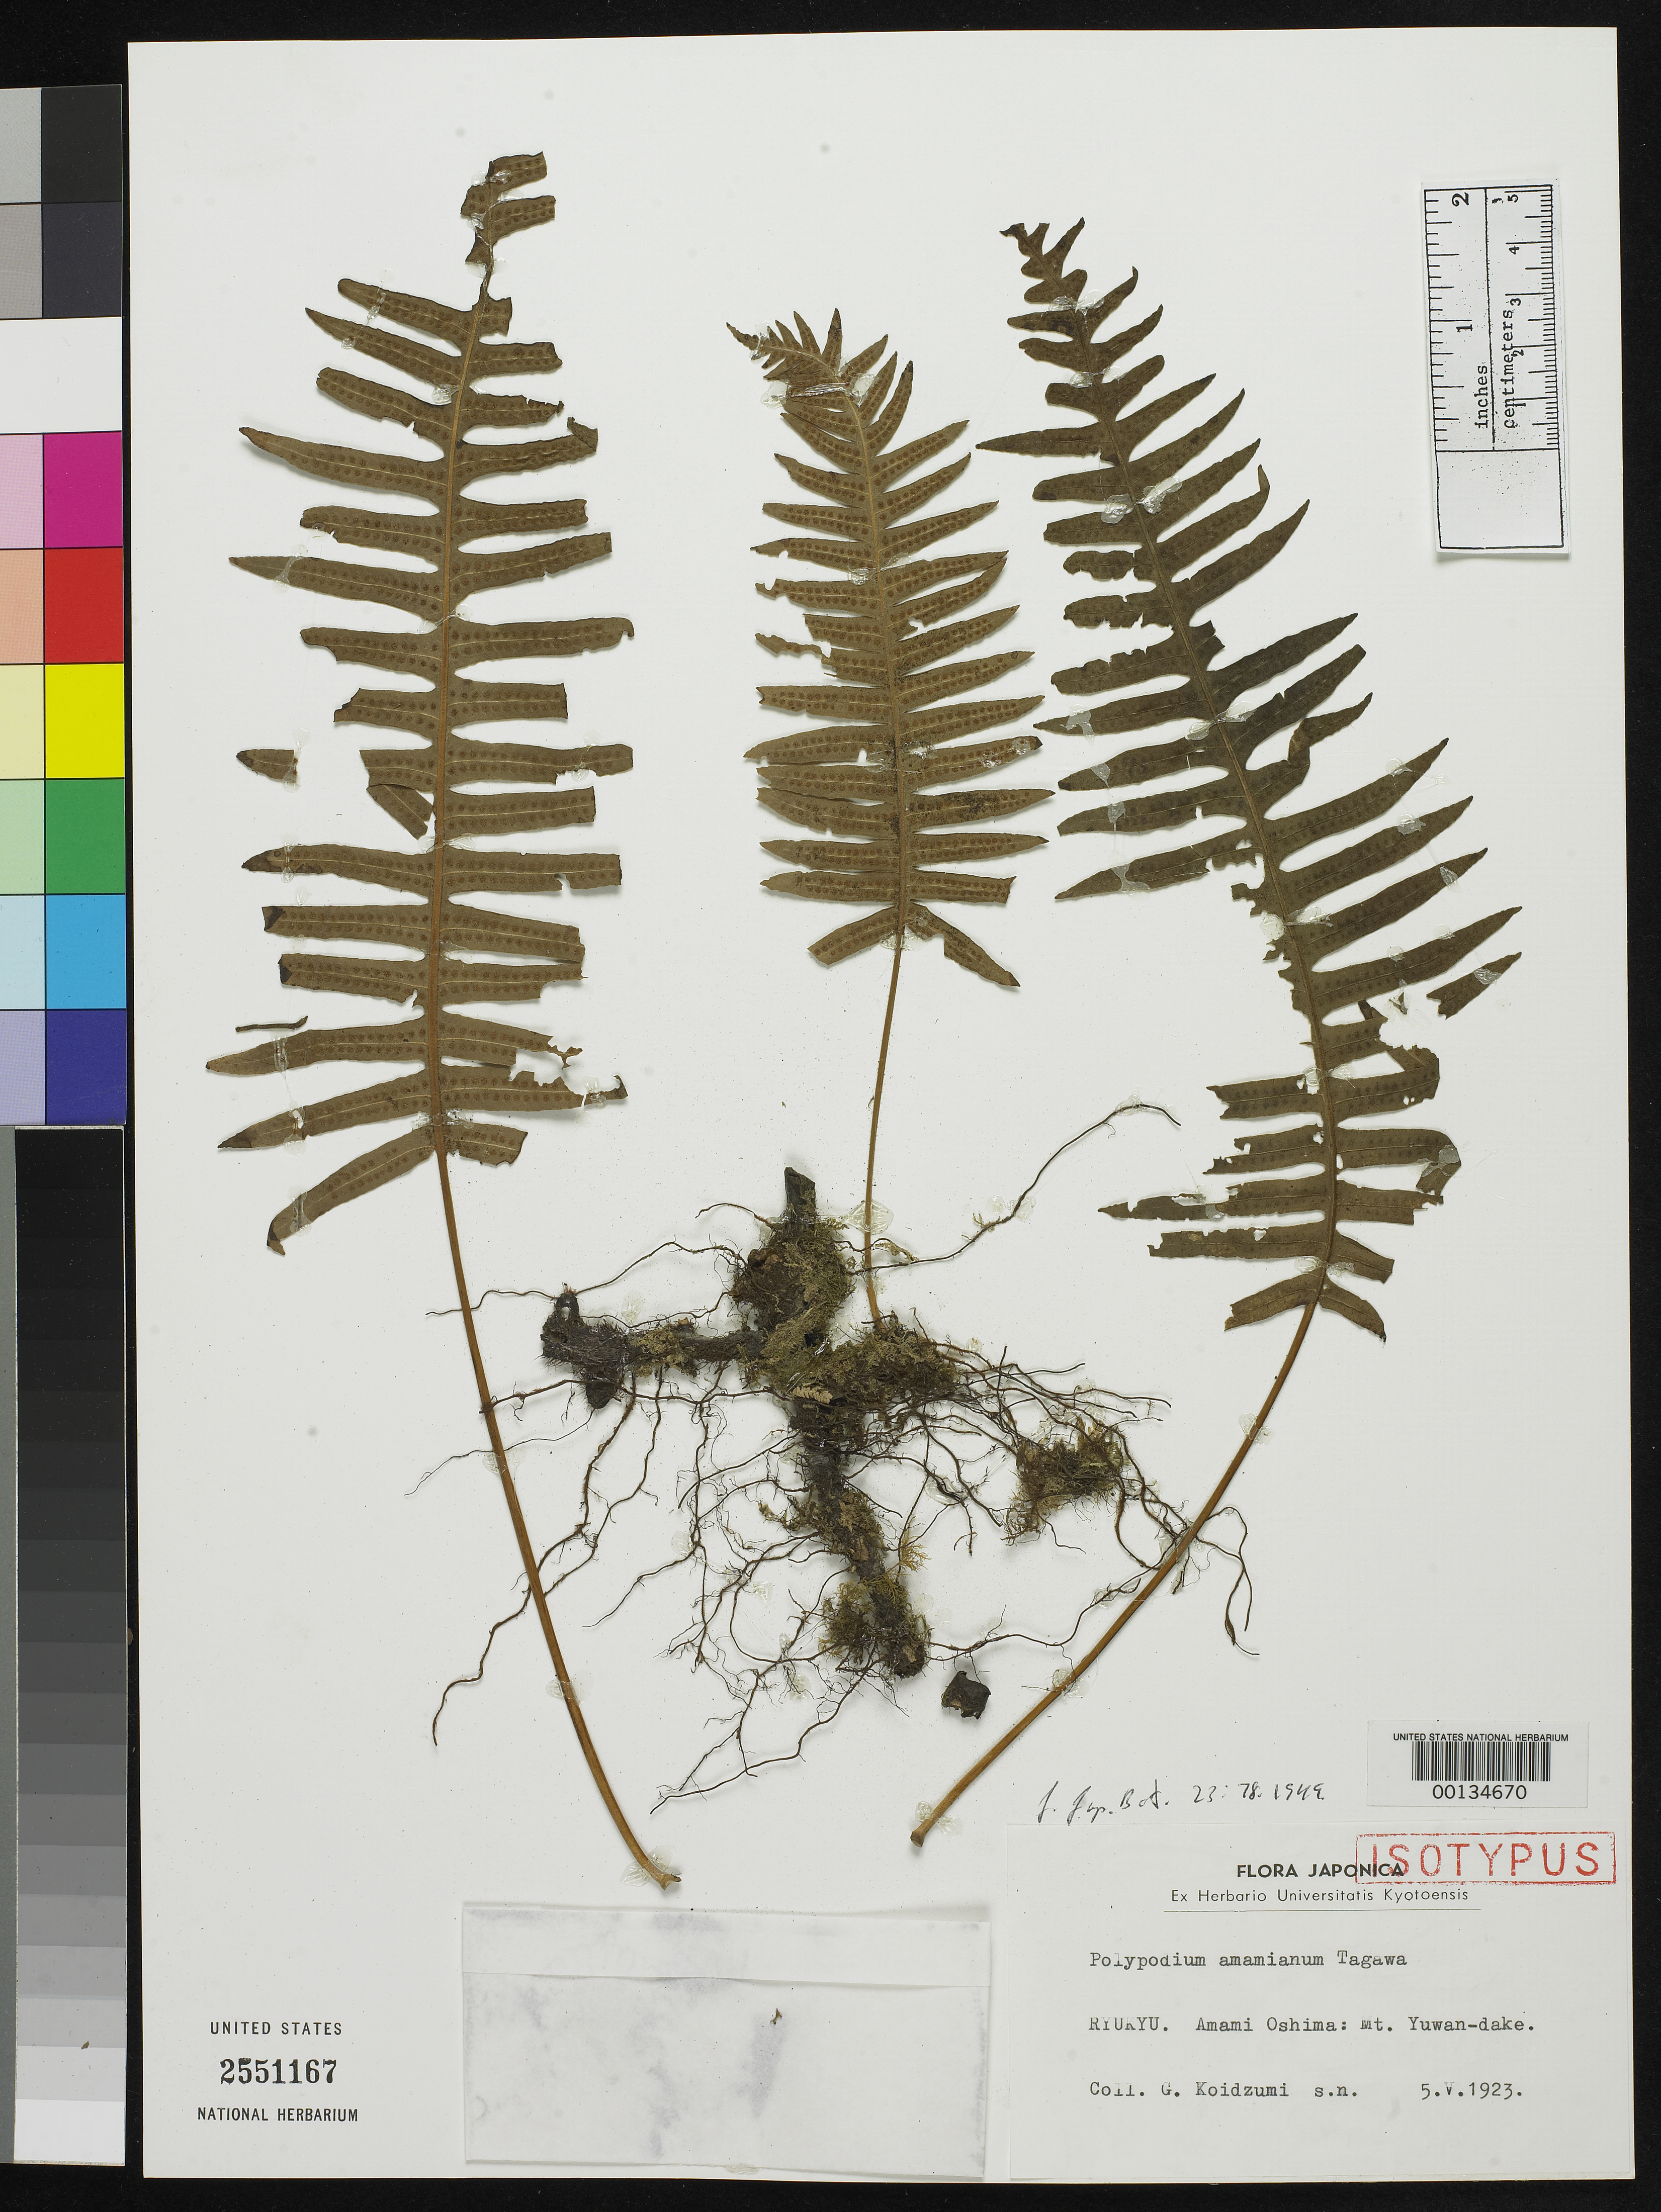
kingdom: Plantae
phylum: Tracheophyta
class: Polypodiopsida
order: Polypodiales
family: Polypodiaceae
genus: Polypodium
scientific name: Polypodium amamianum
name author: Tagawa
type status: Isotype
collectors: G. Koidzumi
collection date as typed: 05 May 1923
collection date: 1923-05-05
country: Japan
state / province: Okinawa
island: Ryukyu Is.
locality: Ryukyu Islands, Amami Oshima, Mt.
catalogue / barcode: US 2551167